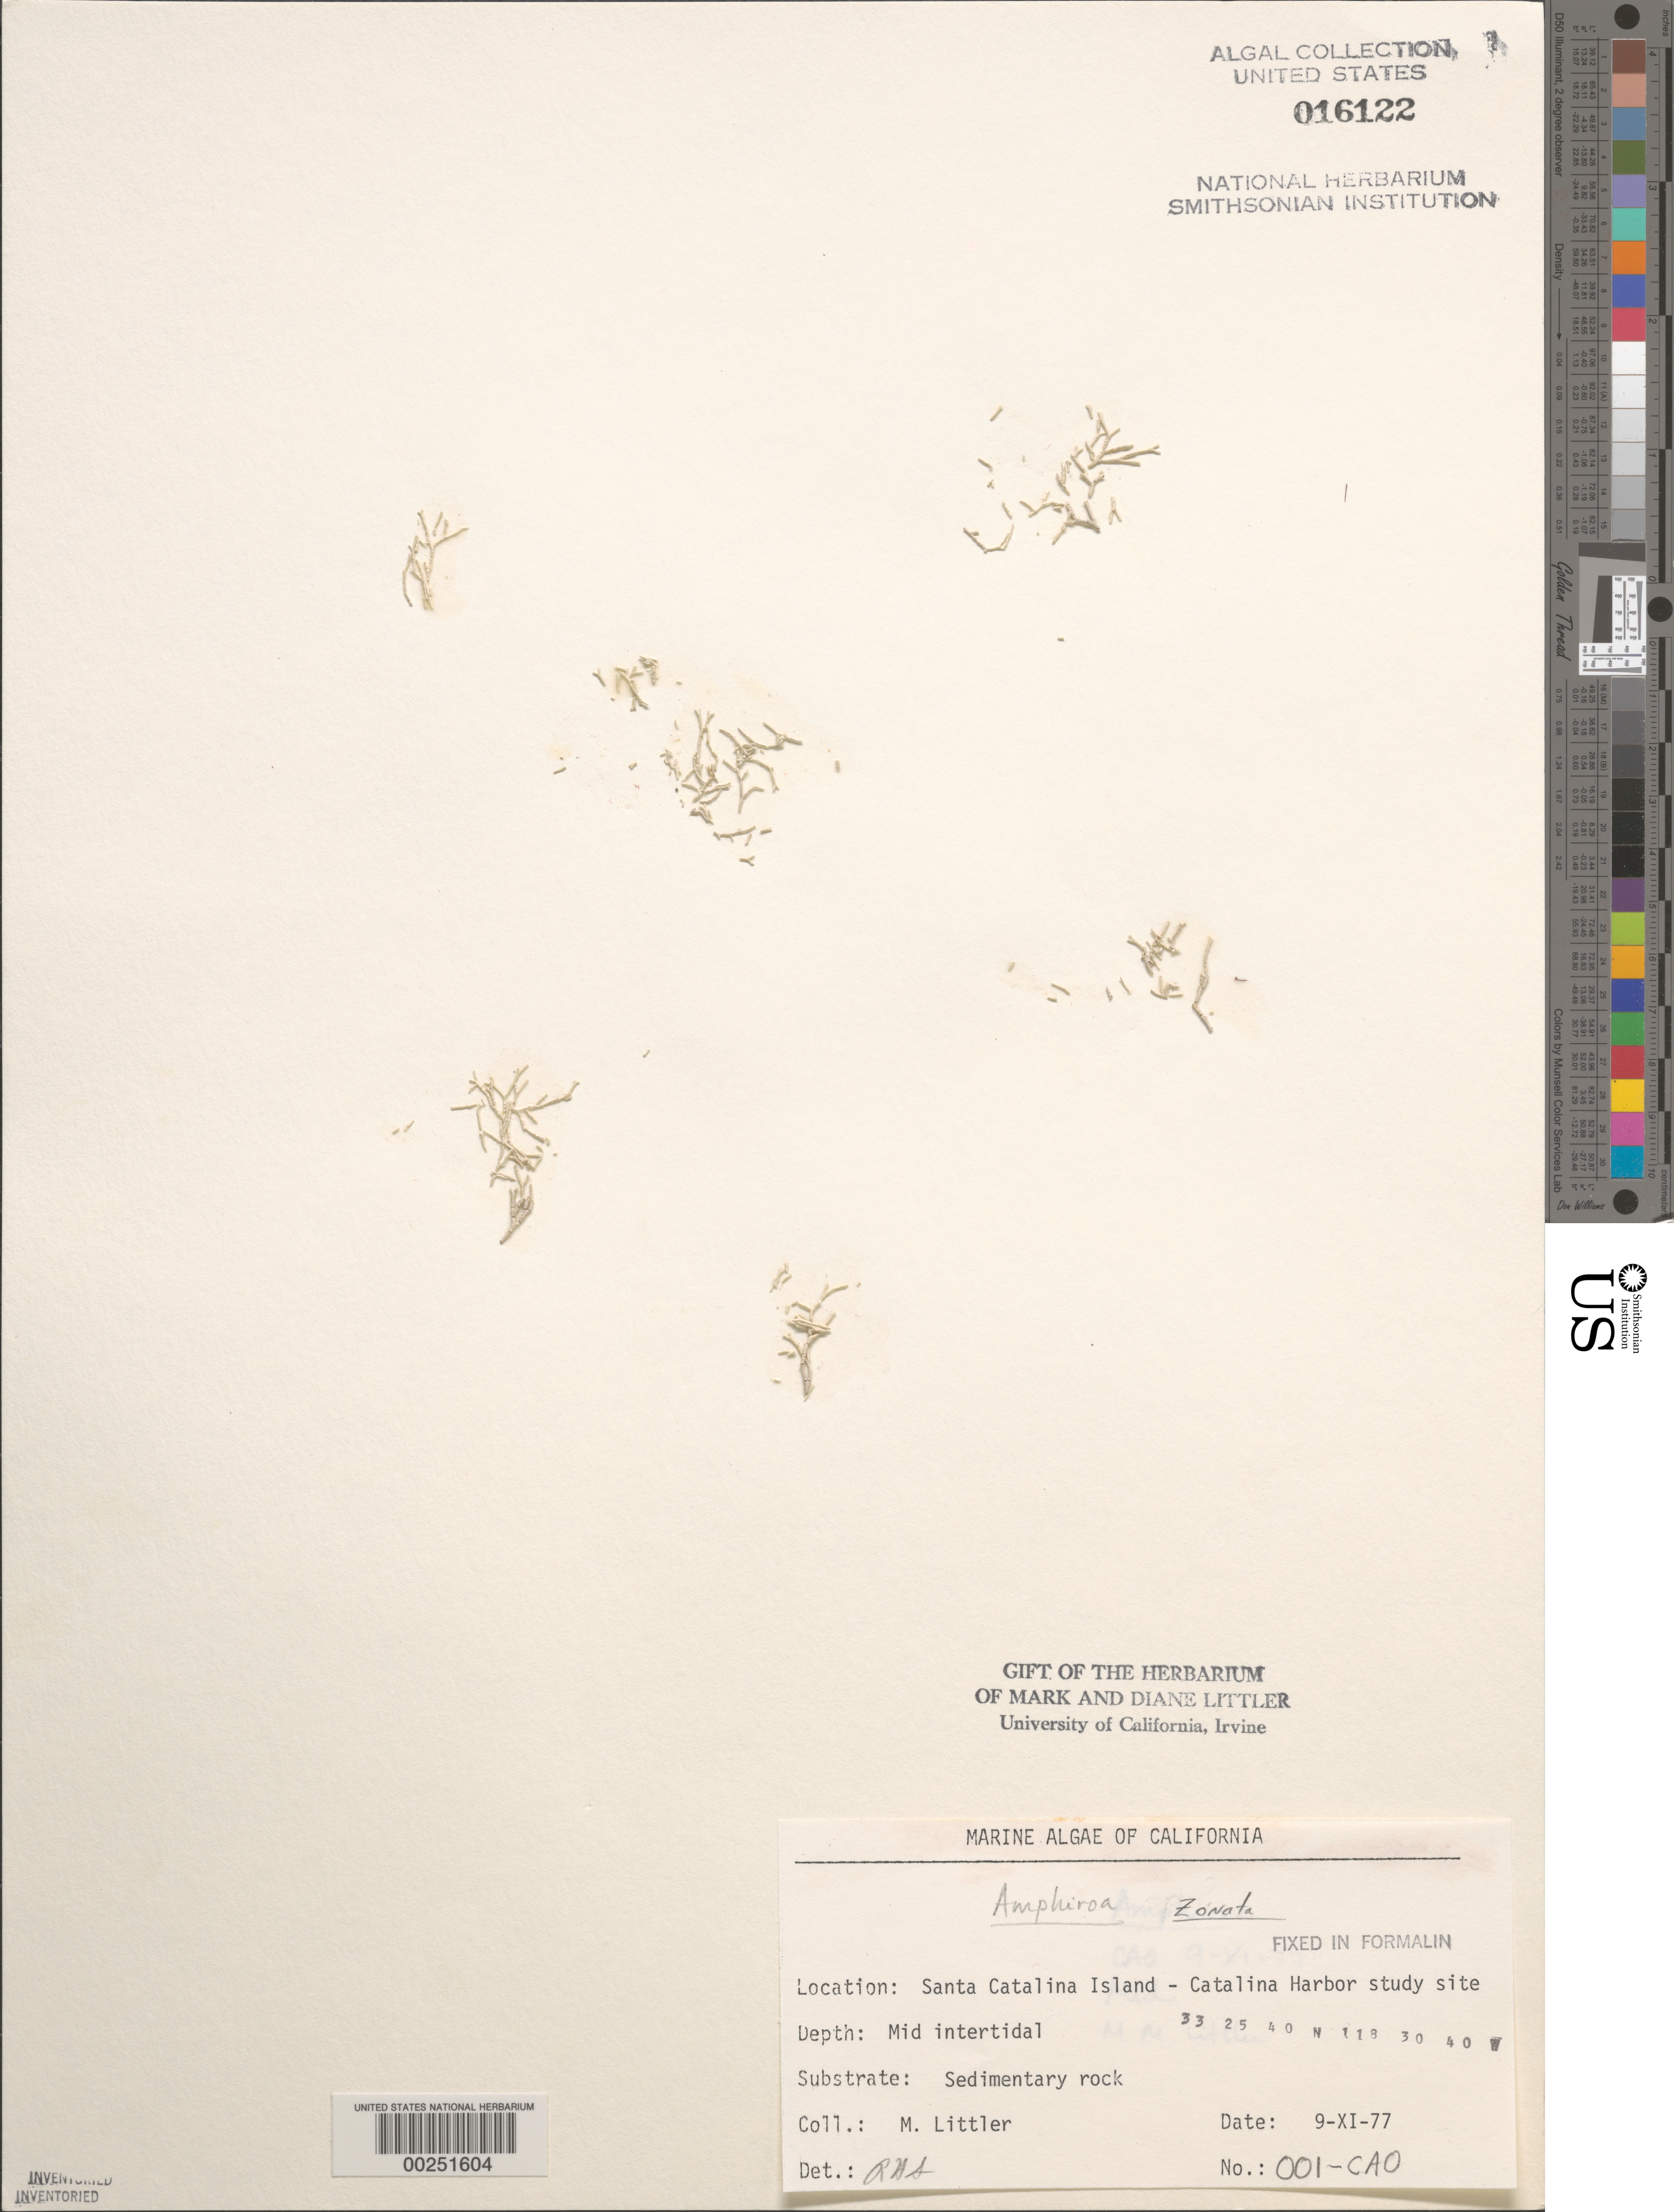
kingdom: Plantae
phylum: Rhodophyta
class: Florideophyceae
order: Corallinales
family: Lithophyllaceae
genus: Amphiroa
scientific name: Amphiroa beauvoisii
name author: J.V.Lamouroux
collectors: M. M. Littler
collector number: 001-CAO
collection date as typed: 09 Nov 1977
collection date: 1977-11-09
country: United States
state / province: California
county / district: Los Angeles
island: Santa Catalina Island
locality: Catalina Harbor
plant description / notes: BLM-SOCALBIGHT Rocky Intertidal Survey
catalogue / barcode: US 16122